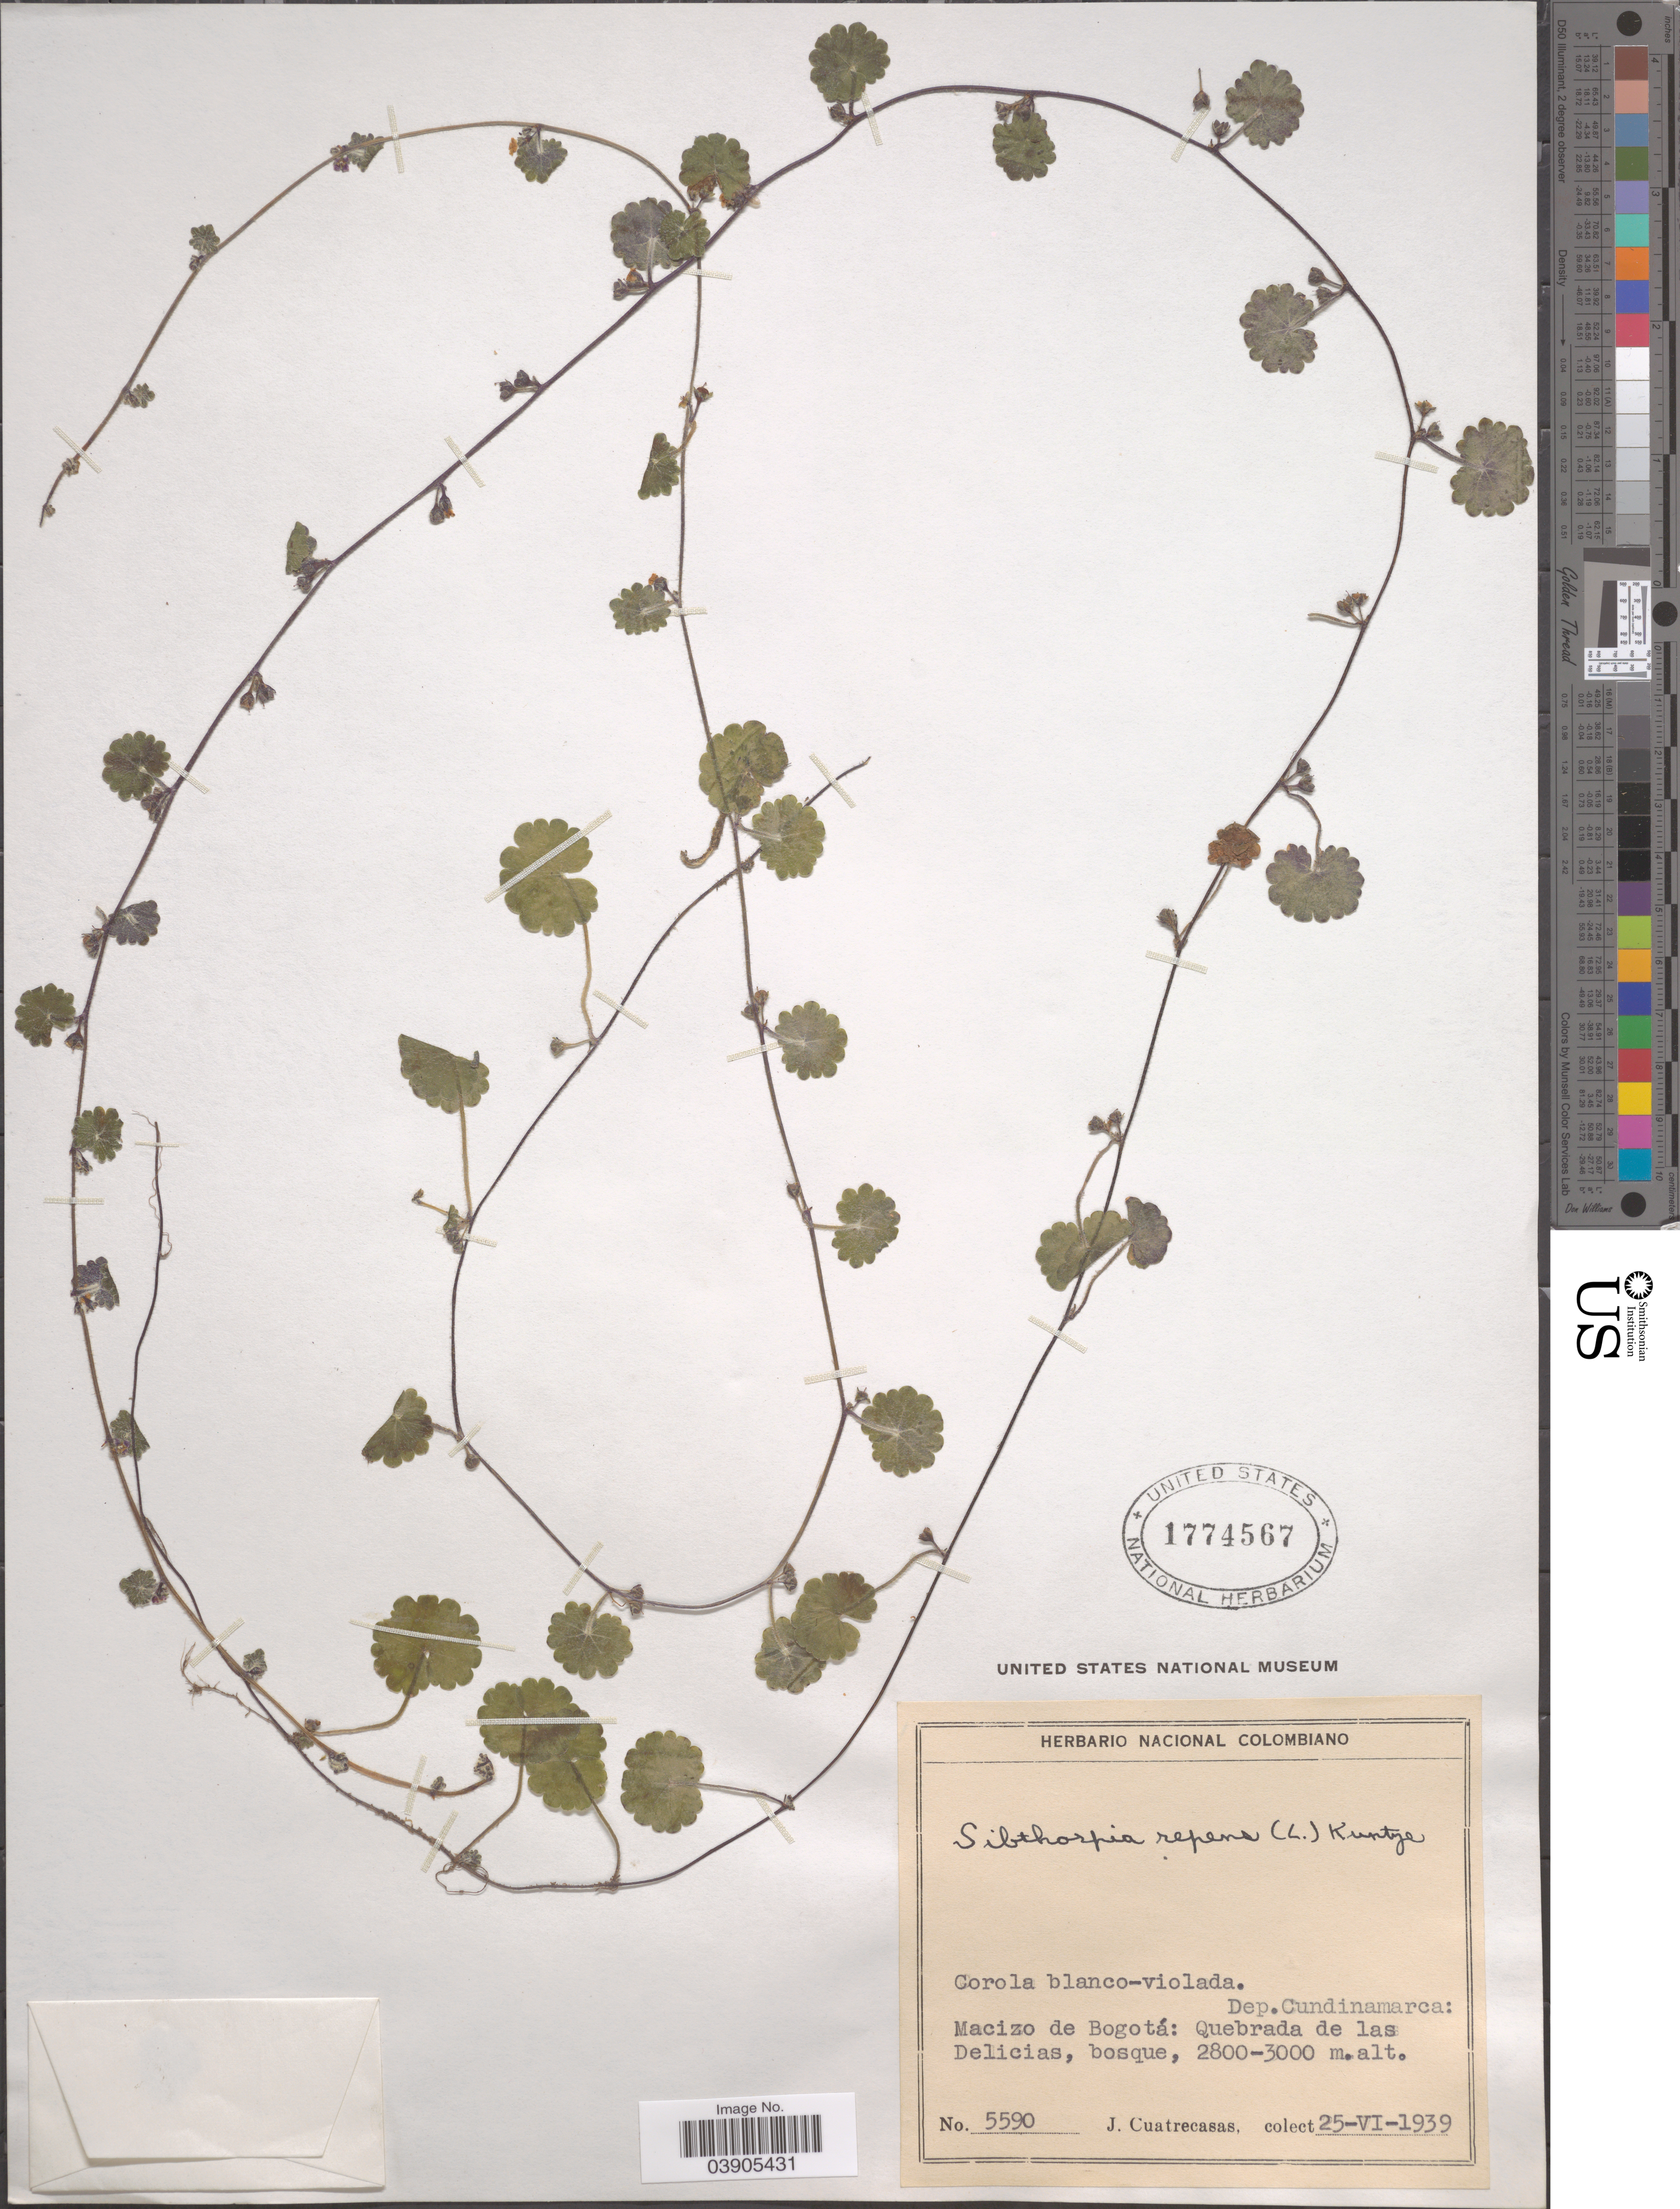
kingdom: Plantae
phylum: Tracheophyta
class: Magnoliopsida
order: Lamiales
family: Plantaginaceae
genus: Sibthorpia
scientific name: Sibthorpia repens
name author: (L.) Kuntze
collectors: J. Cuatrecasas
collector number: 5590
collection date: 1939-06-25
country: Colombia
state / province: Cundinamarca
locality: Dep. Cundinamarca: Macizo de Bogotá: Quebrada de las Delicias.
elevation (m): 2800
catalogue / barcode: US 1774567